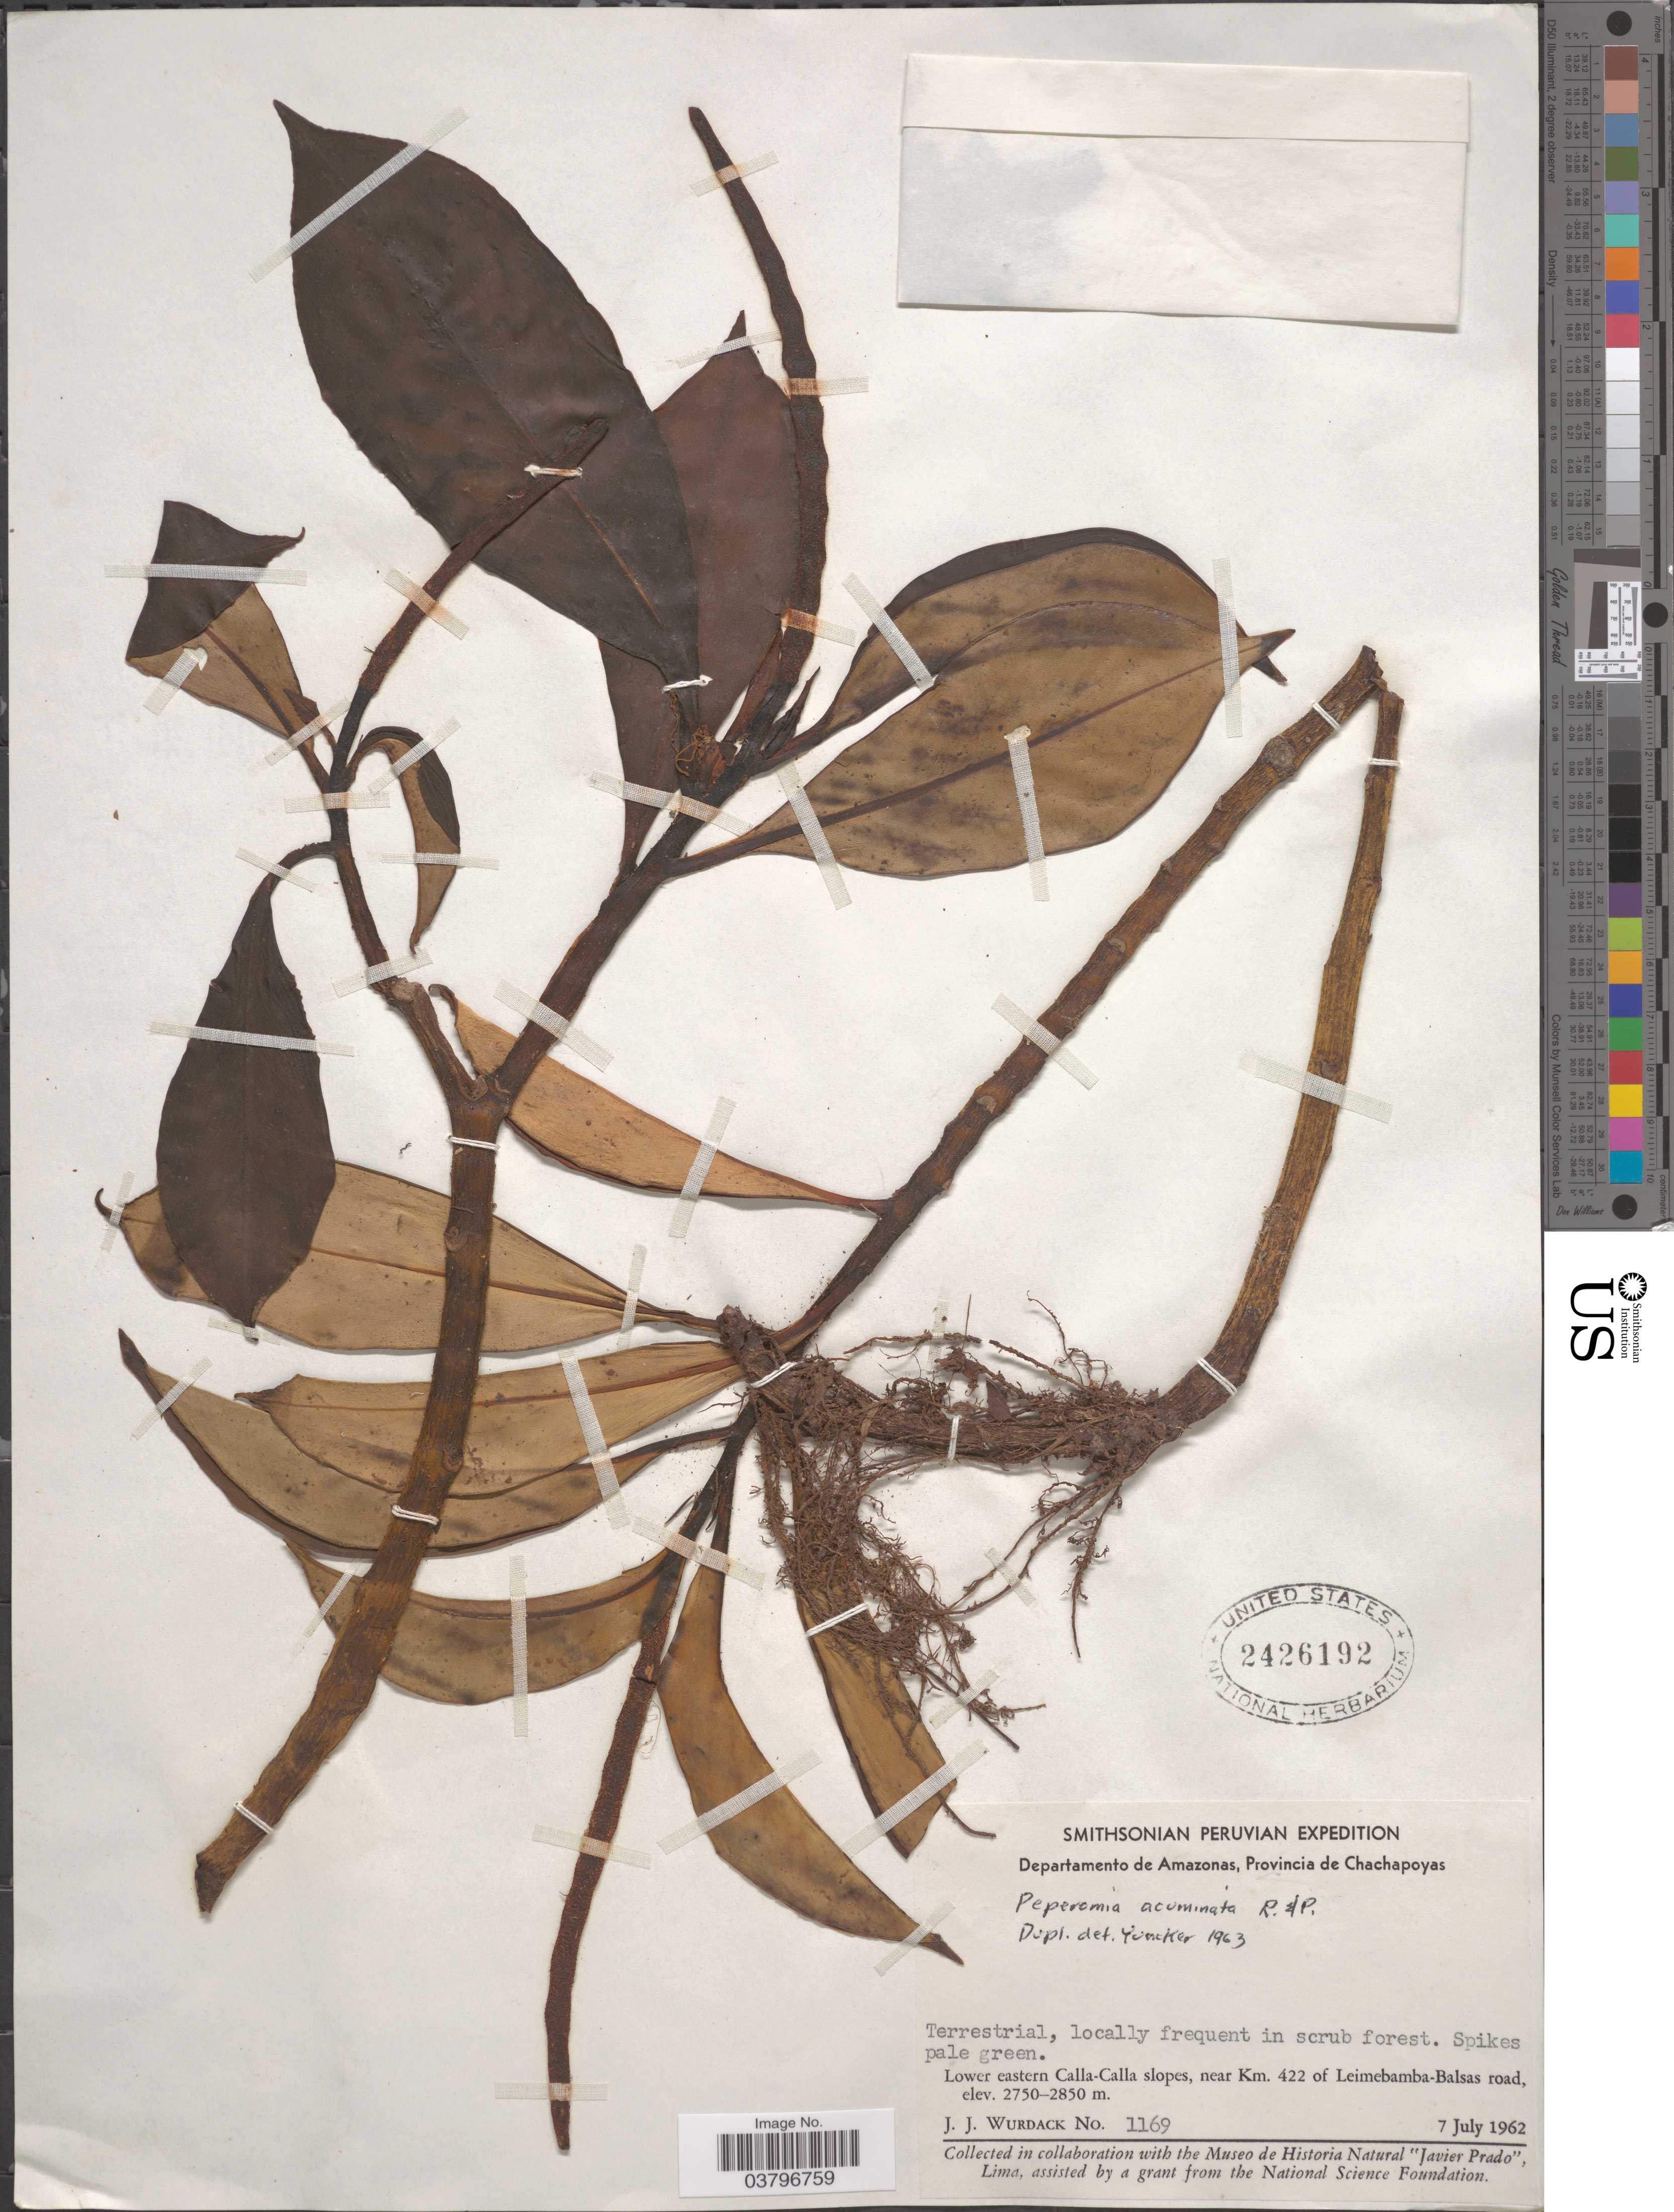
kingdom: Plantae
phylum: Tracheophyta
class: Magnoliopsida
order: Piperales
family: Piperaceae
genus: Peperomia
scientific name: Peperomia acuminata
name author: Ruiz & Pav.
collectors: J. J. Wurdack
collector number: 1169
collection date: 1962-07-07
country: Peru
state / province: Amazonas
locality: Departamento de Amazonas, Provincia de Chachapoyas. Lower eastern Calla-Calla slopes, near Km. 422 of Leimebamba-Balsas road.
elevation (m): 2750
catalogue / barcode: US 2426192